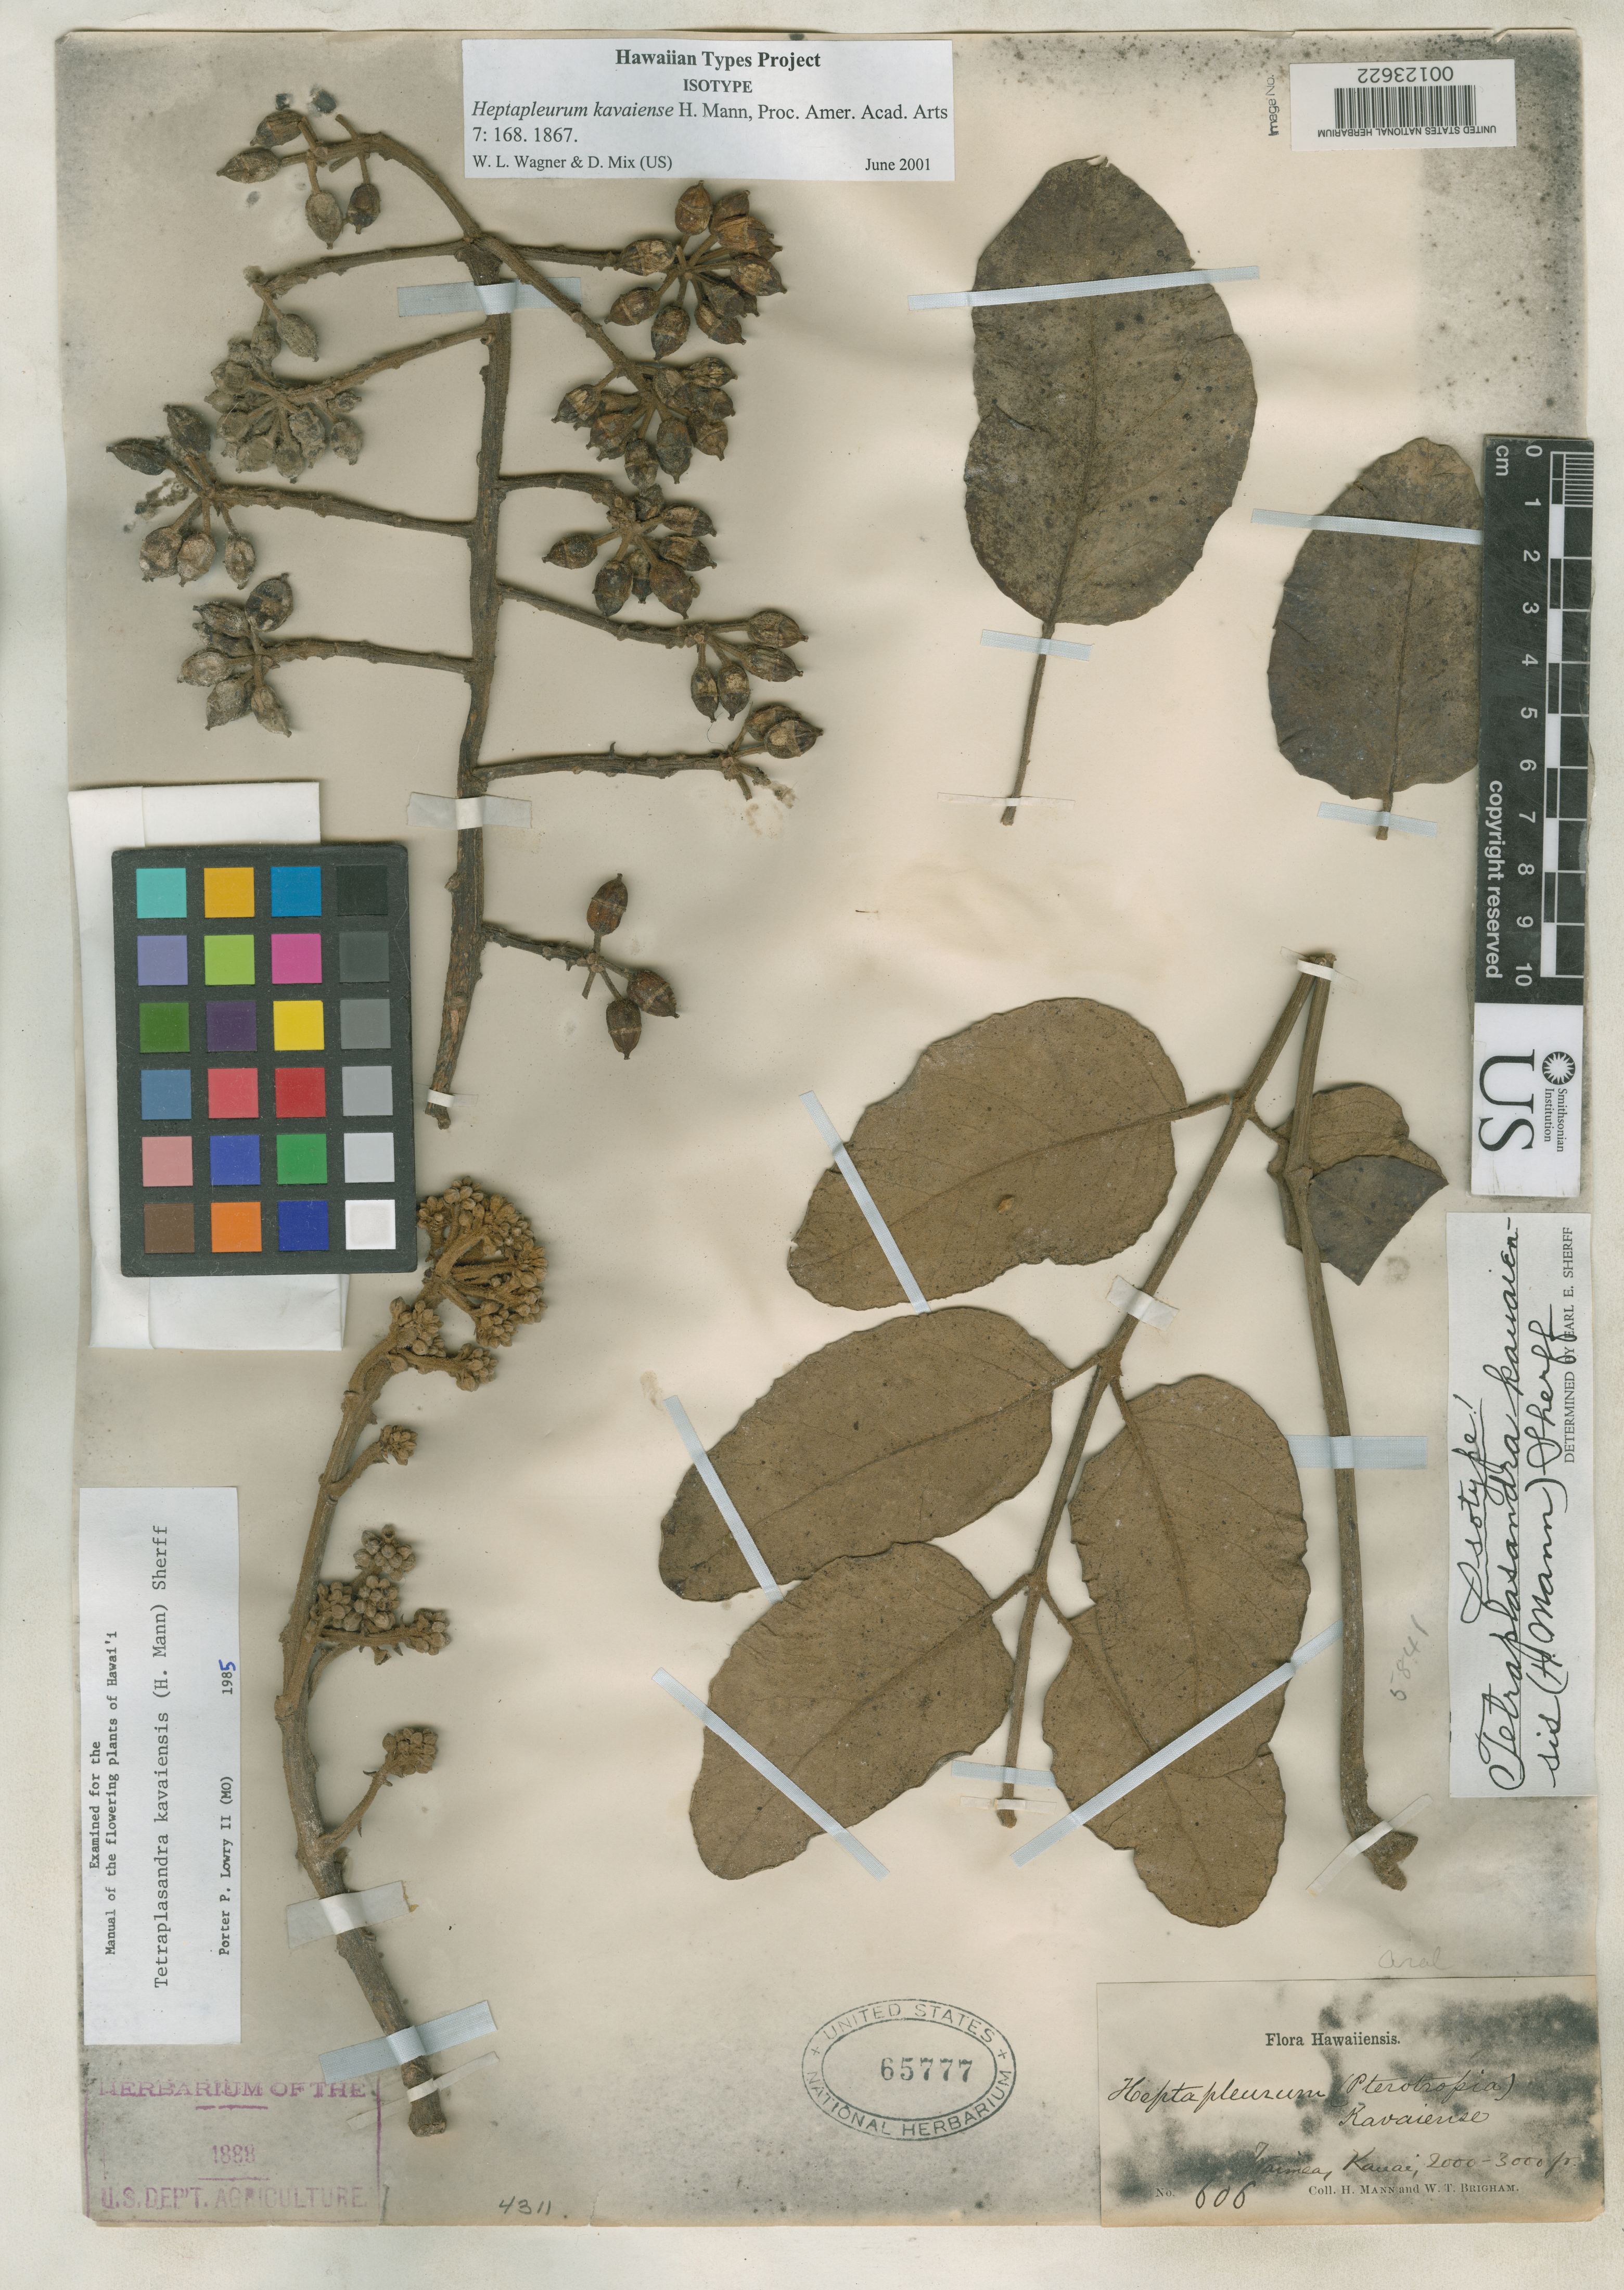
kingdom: Plantae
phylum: Tracheophyta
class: Magnoliopsida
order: Apiales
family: Araliaceae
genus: Heptapleurum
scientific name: Heptapleurum kavaiense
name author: H. Mann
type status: Isotype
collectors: H. Mann & W. T. Brigham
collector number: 606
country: United States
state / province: Hawaii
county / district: Kauai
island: Kaua'i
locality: Kaui, Waimea.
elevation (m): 610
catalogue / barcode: US 65777